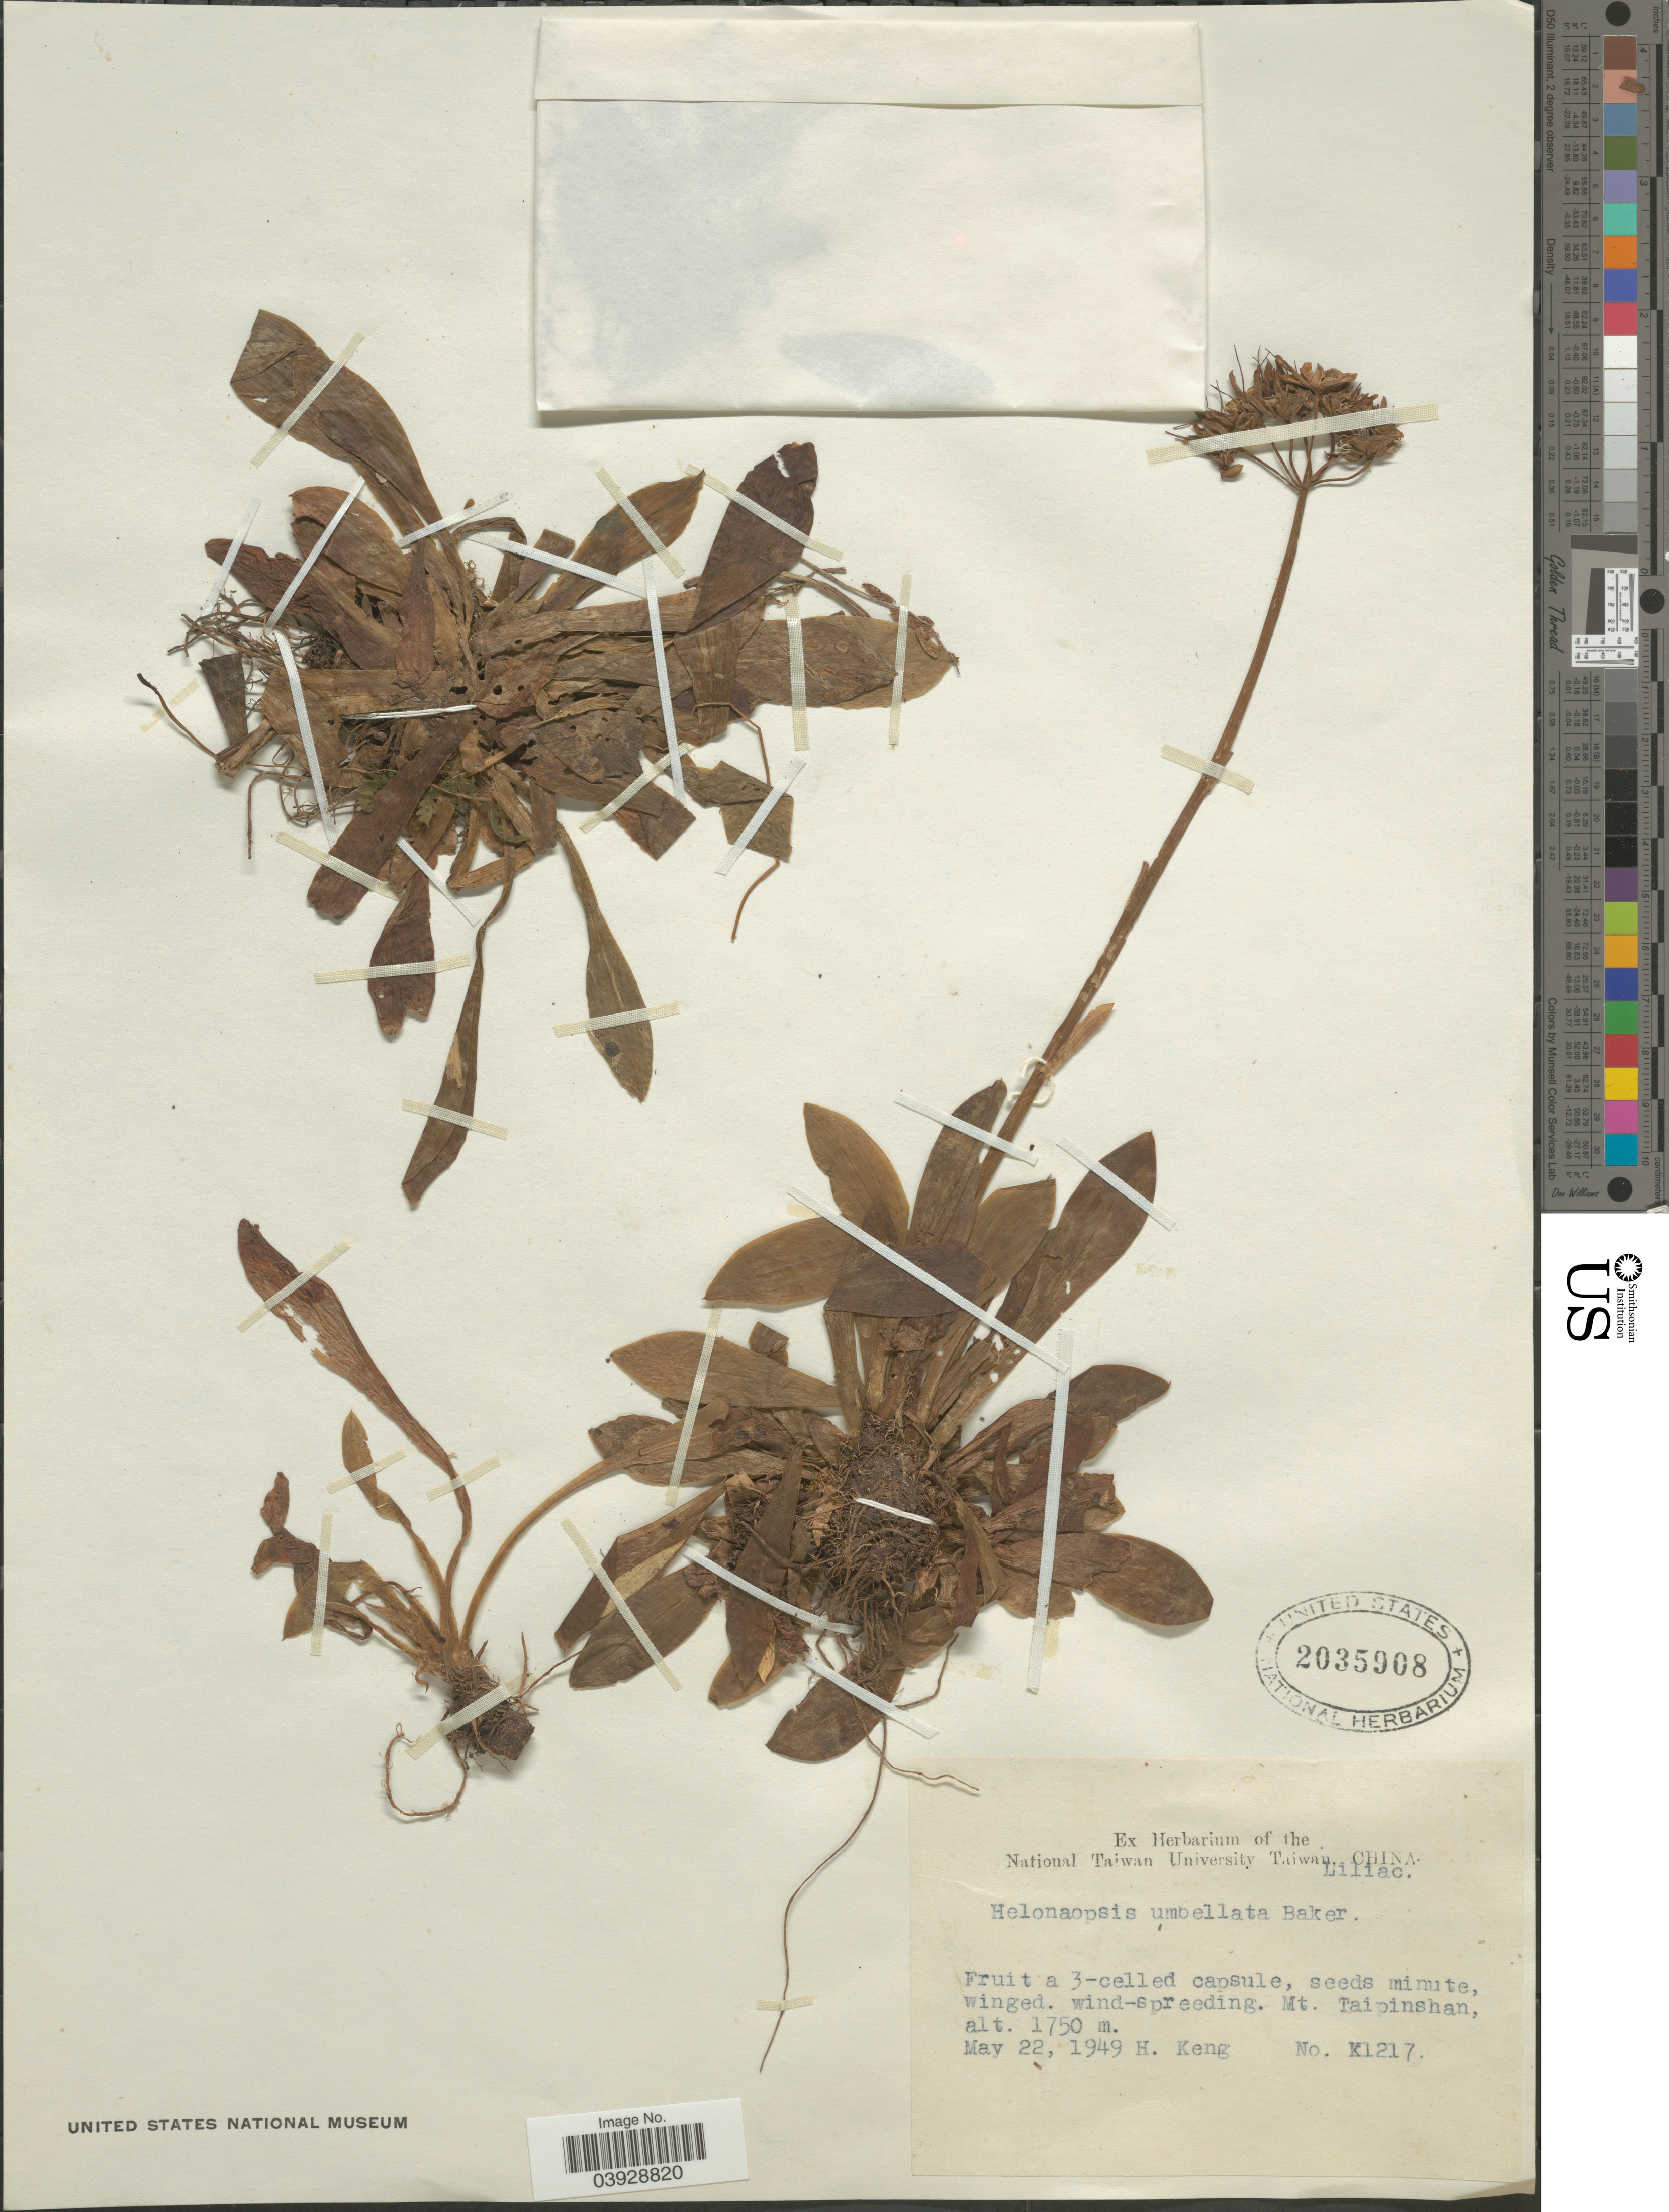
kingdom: Plantae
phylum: Tracheophyta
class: Liliopsida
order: Liliales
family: Melanthiaceae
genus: Heloniopsis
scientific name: Heloniopsis umbellata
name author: Baker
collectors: H. Keng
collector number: K1217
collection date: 1949-05-22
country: Taiwan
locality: Mt. Taipinshan.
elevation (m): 1750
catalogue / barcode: US 2035908